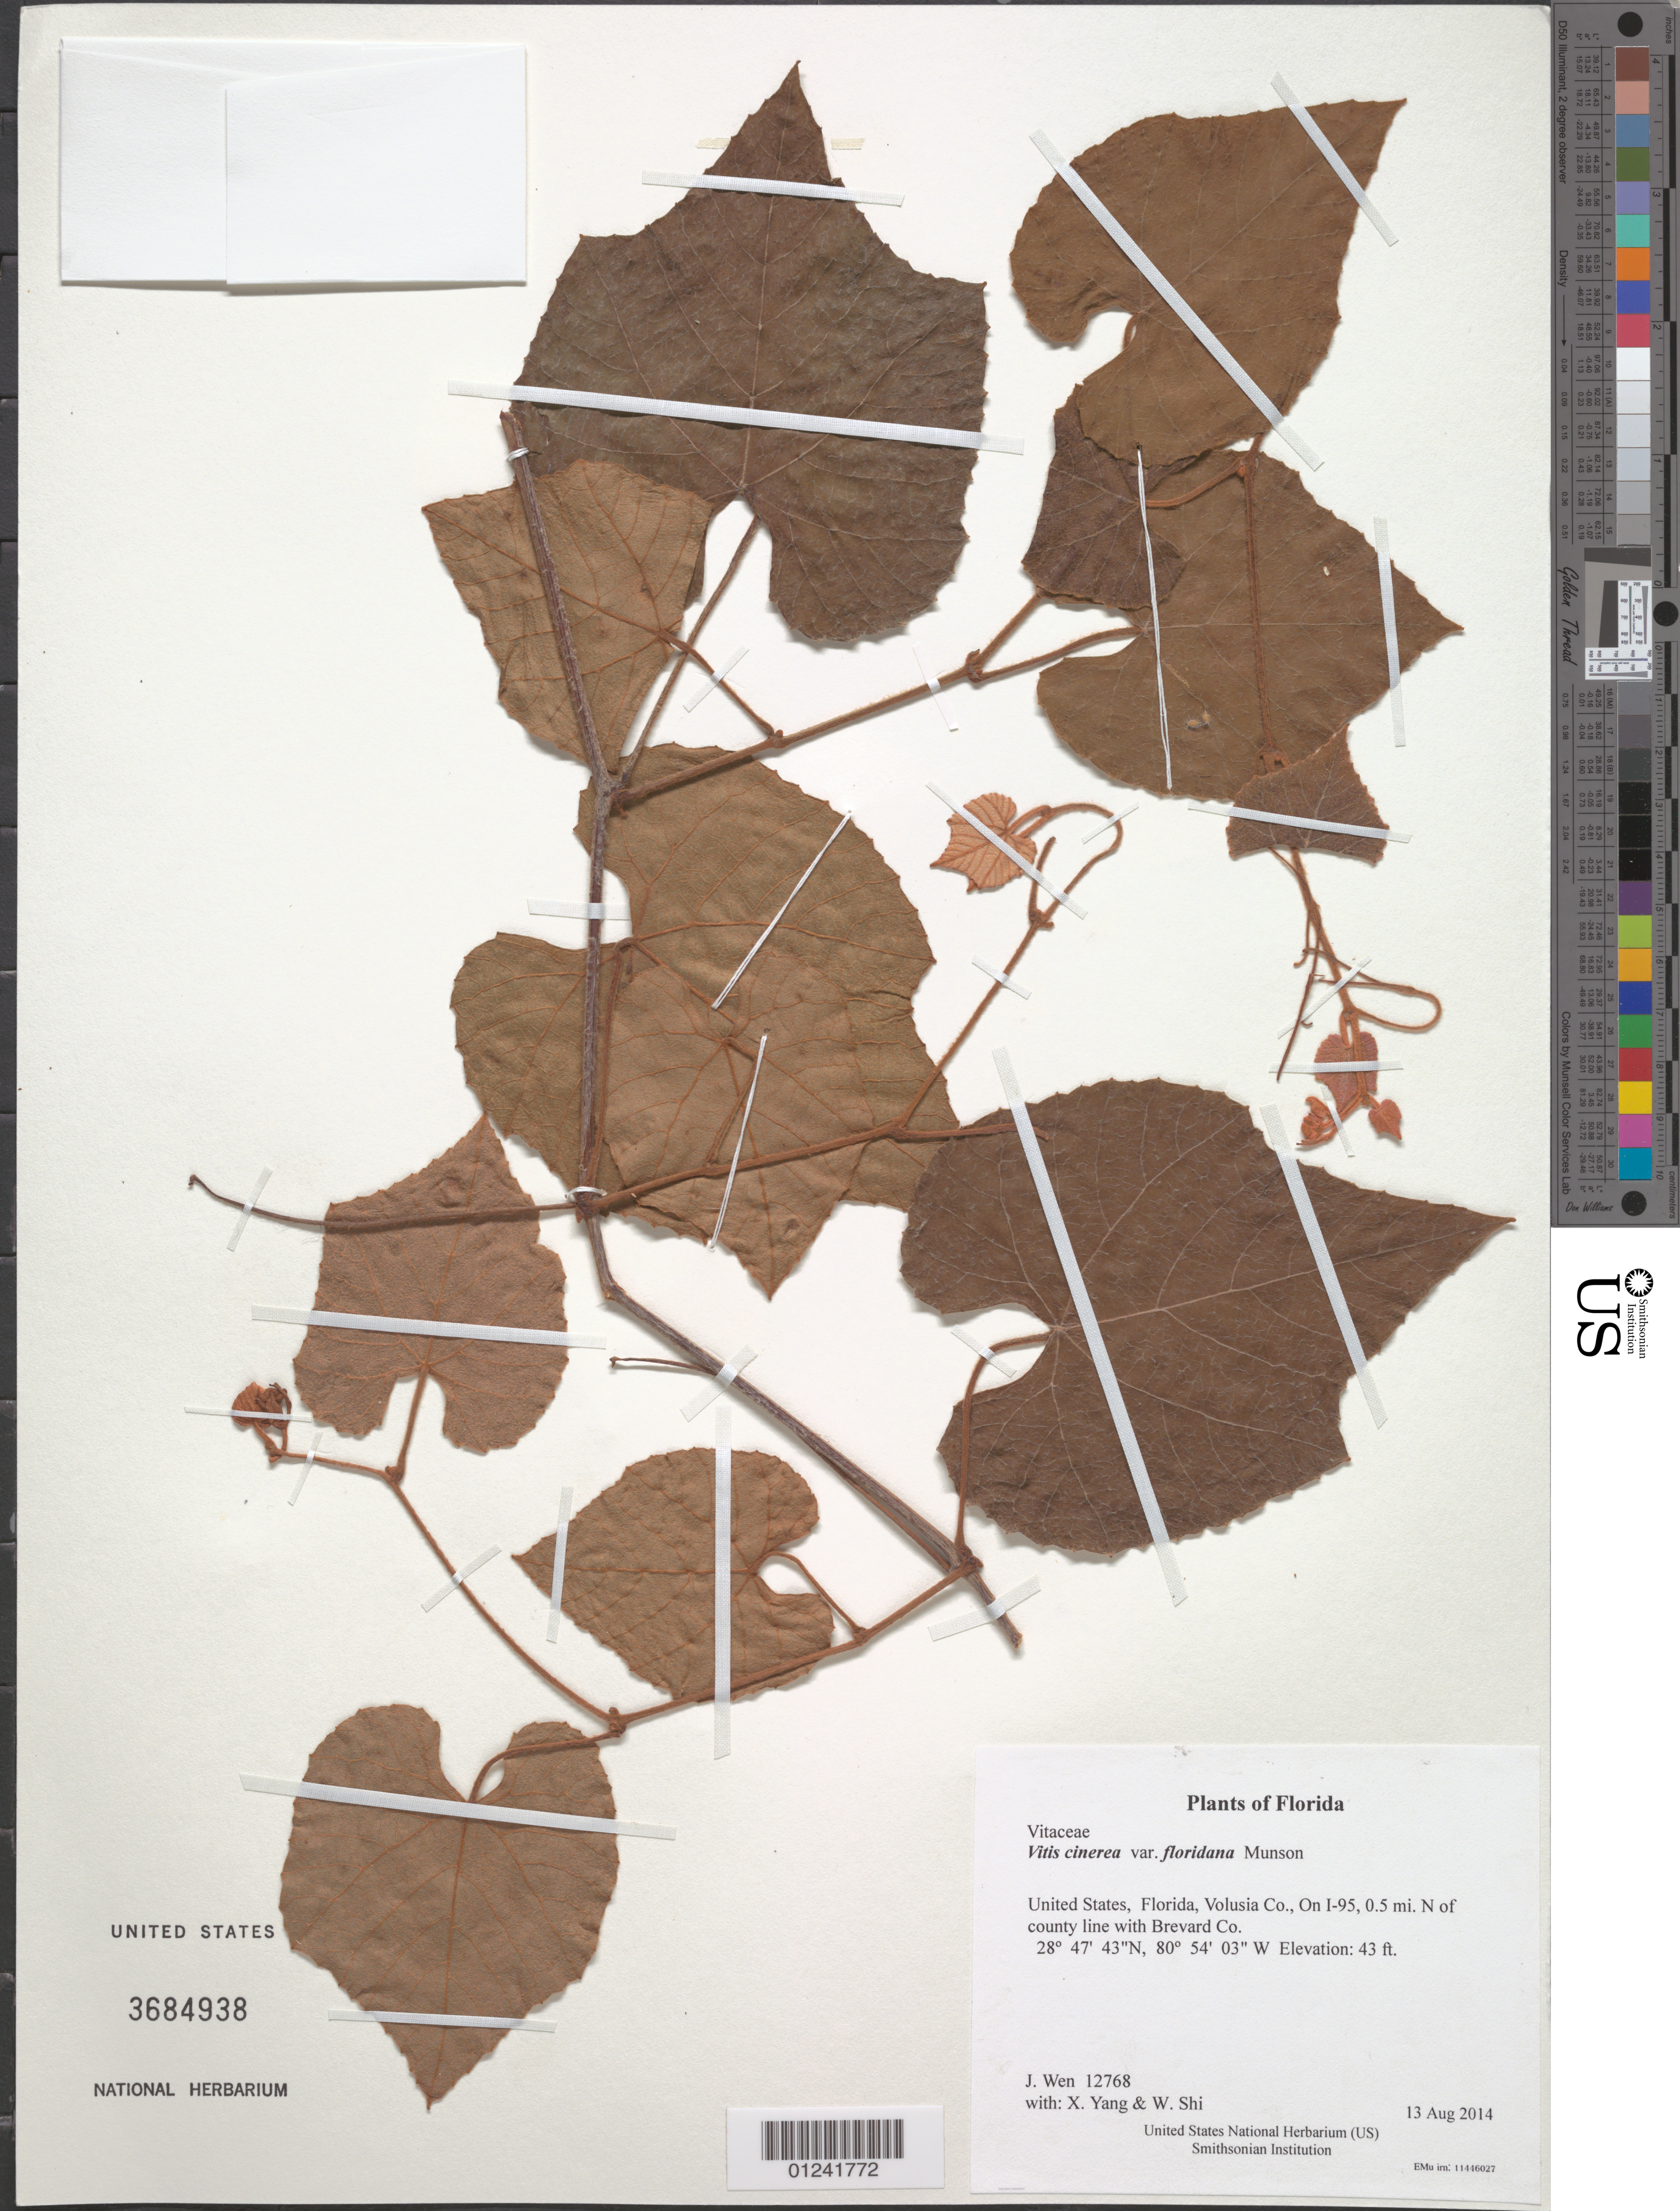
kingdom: Plantae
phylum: Tracheophyta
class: Magnoliopsida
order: Vitales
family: Vitaceae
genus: Vitis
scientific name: Vitis cinerea var. floridana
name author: Munson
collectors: J. Wen, X. Yang & W. Shi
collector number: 12768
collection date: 2014-08-13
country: United States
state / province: Florida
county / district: Volusia Co.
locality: On I-95, 0.5 mi. N of county line with Brevard Co.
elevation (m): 13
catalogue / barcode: US 3684938